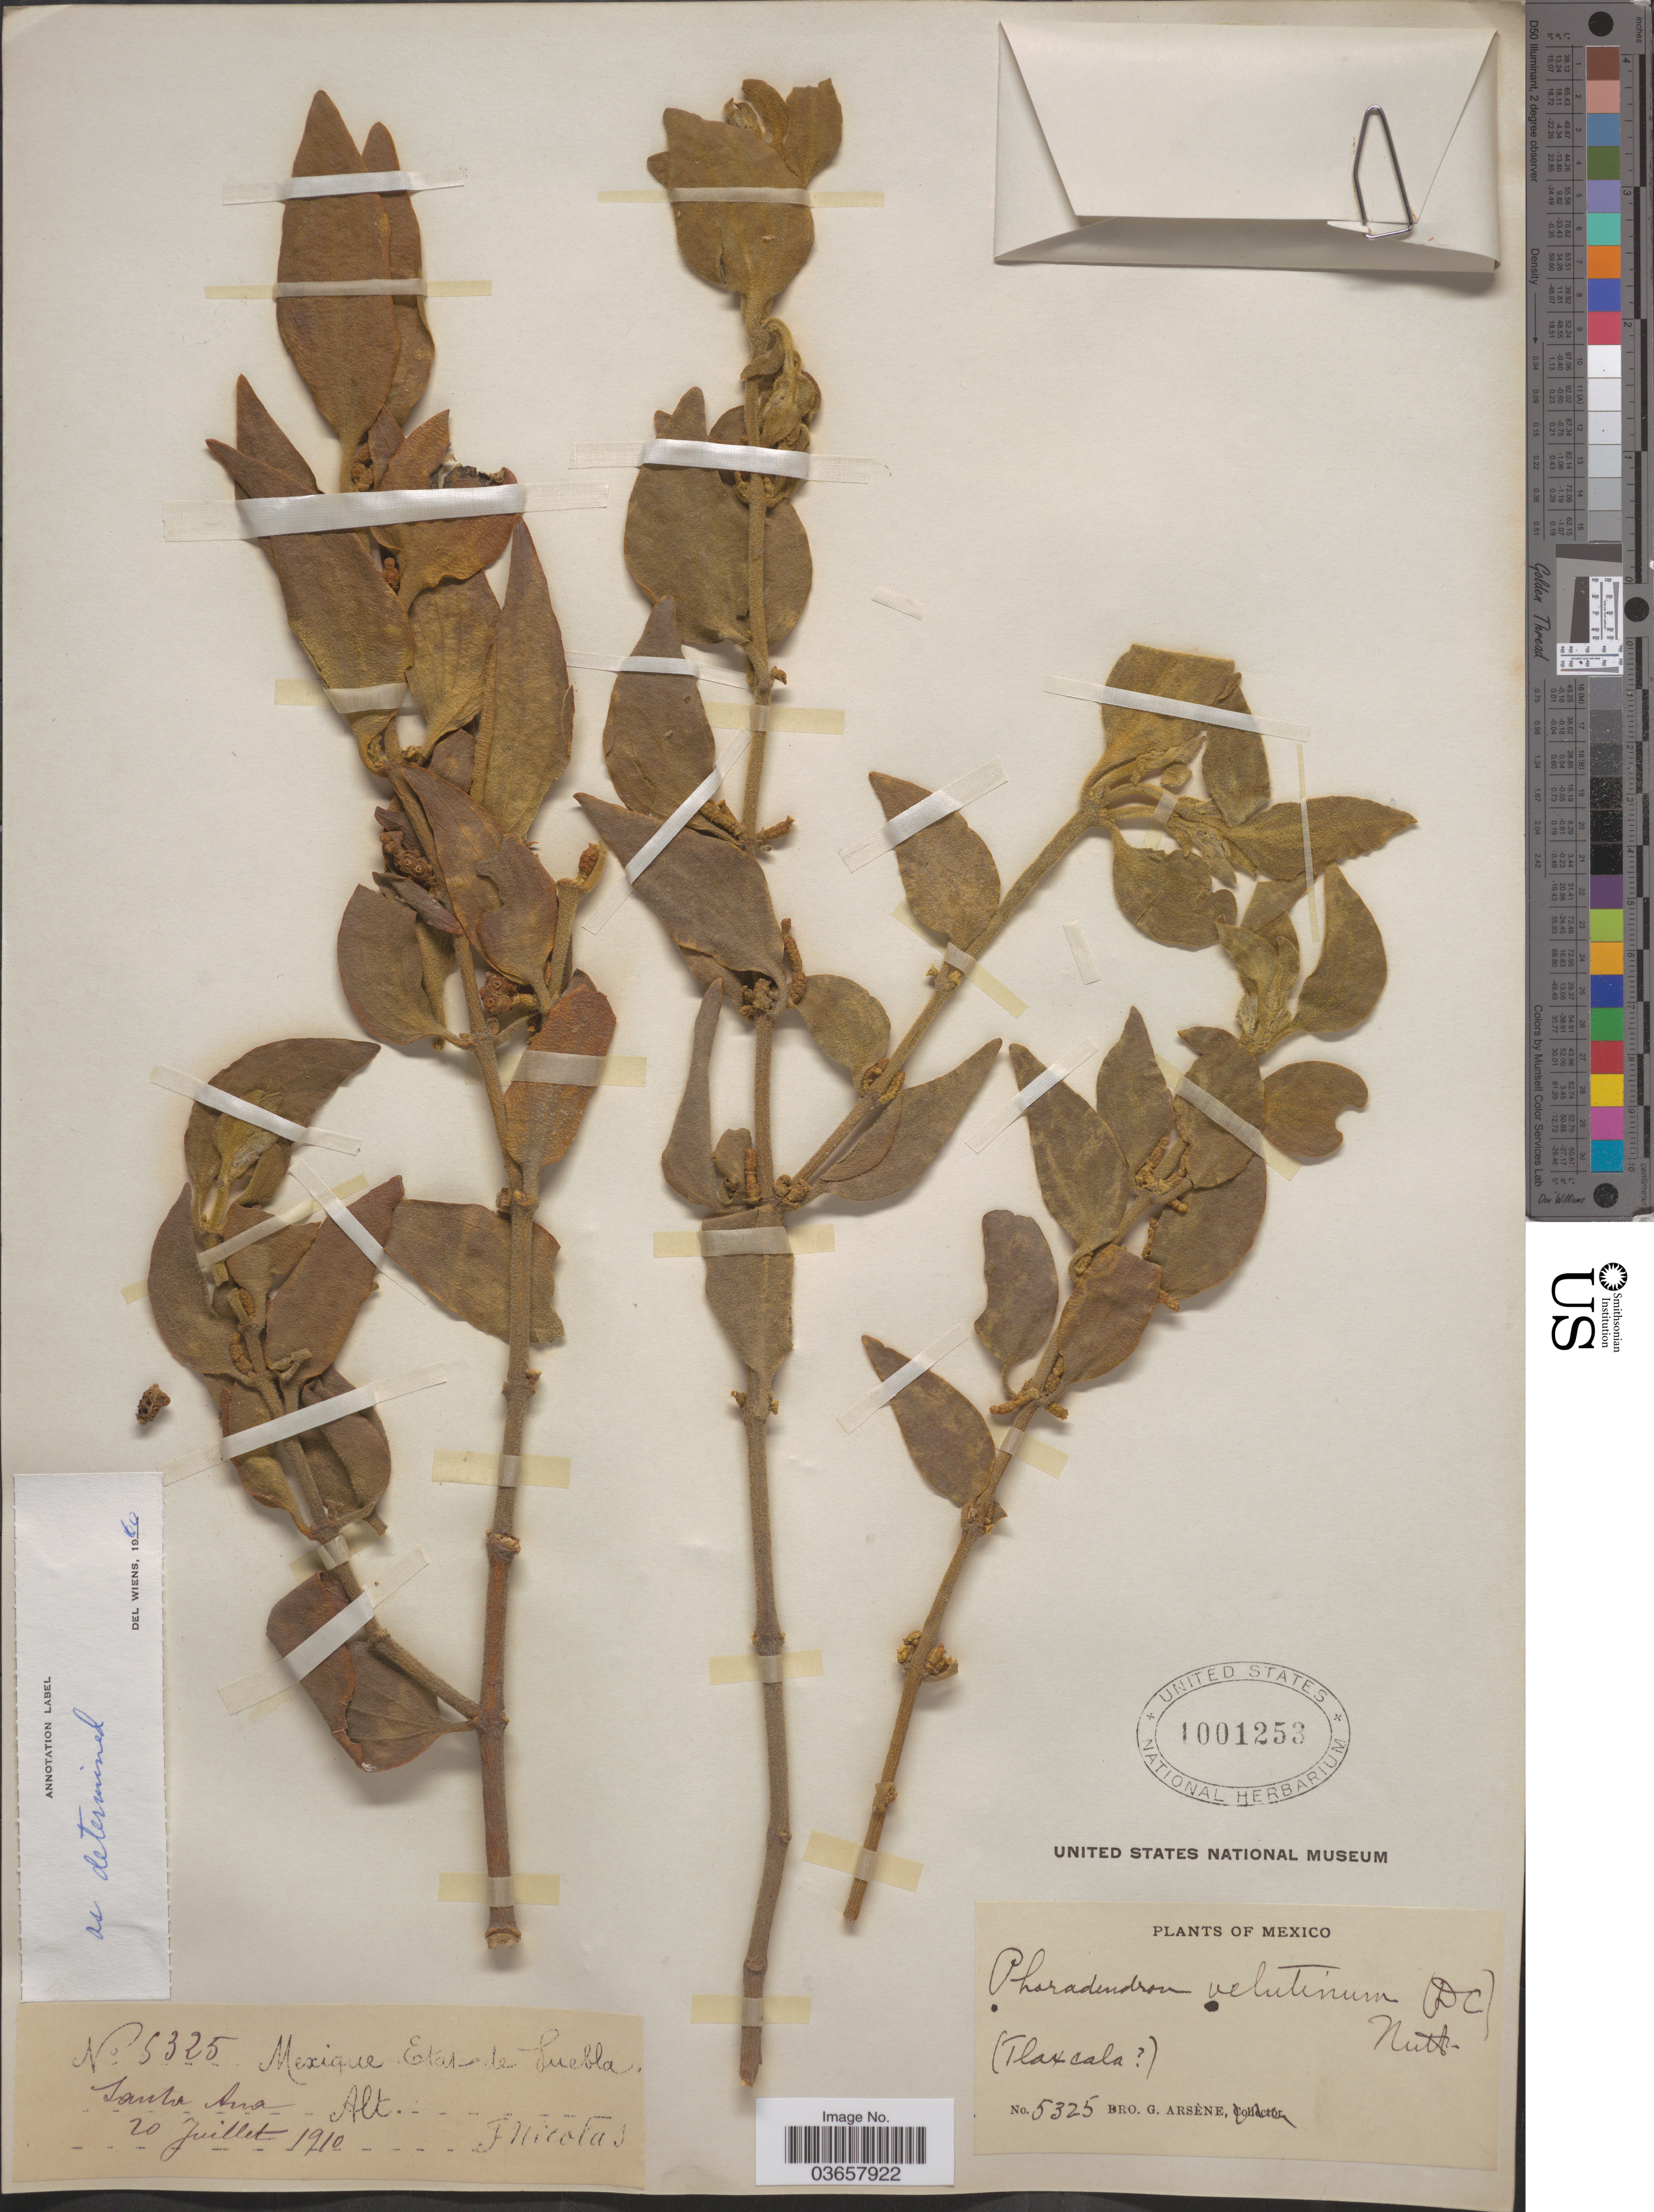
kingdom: Plantae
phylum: Tracheophyta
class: Magnoliopsida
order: Santalales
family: Viscaceae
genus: Phoradendron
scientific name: Phoradendron velutinum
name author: (DC.) Oliv.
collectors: F. Nicolas & Bro. G. Arsène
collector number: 5325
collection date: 1910-07-20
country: Mexico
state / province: Puebla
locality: Santa Ana.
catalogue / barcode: US 1001253